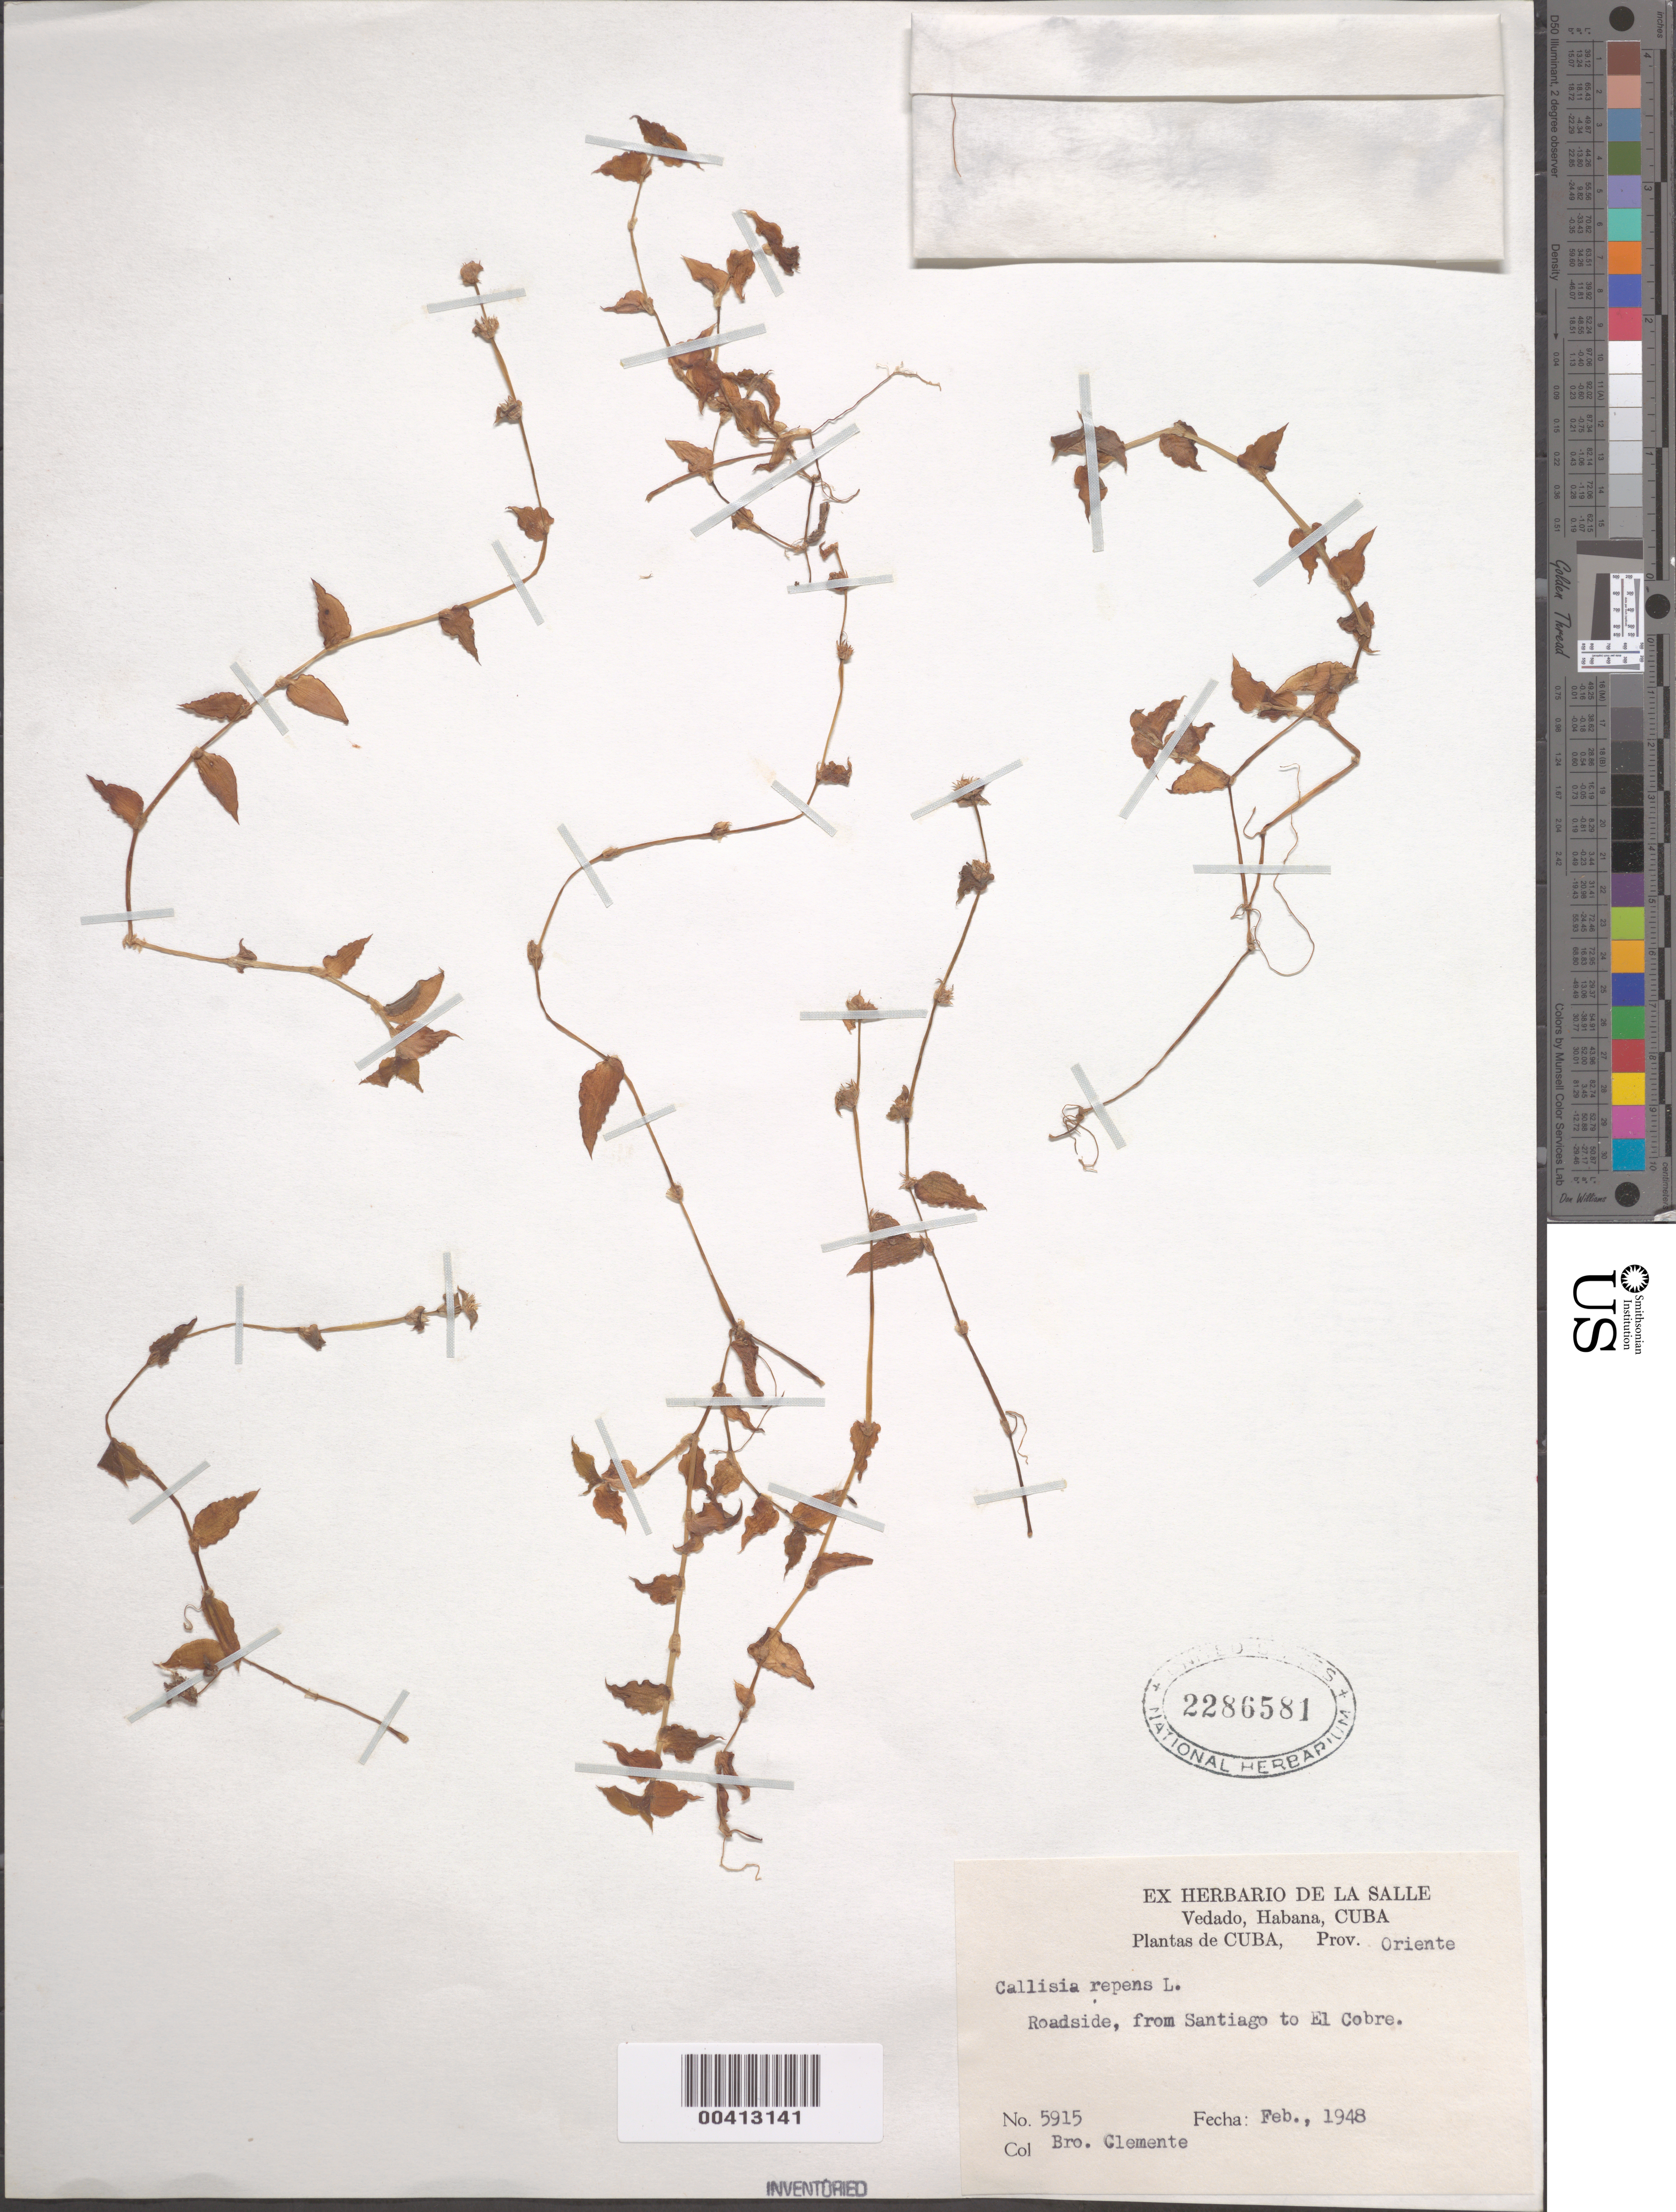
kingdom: Plantae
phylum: Tracheophyta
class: Liliopsida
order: Commelinales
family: Commelinaceae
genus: Callisia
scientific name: Callisia repens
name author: (Jacq.) L.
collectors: B. Clement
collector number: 5915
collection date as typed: Feb 1948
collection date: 1948-02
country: Cuba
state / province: Oriente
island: Greater Antilles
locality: From santiago to el cobre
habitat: Roadside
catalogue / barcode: US 2286581